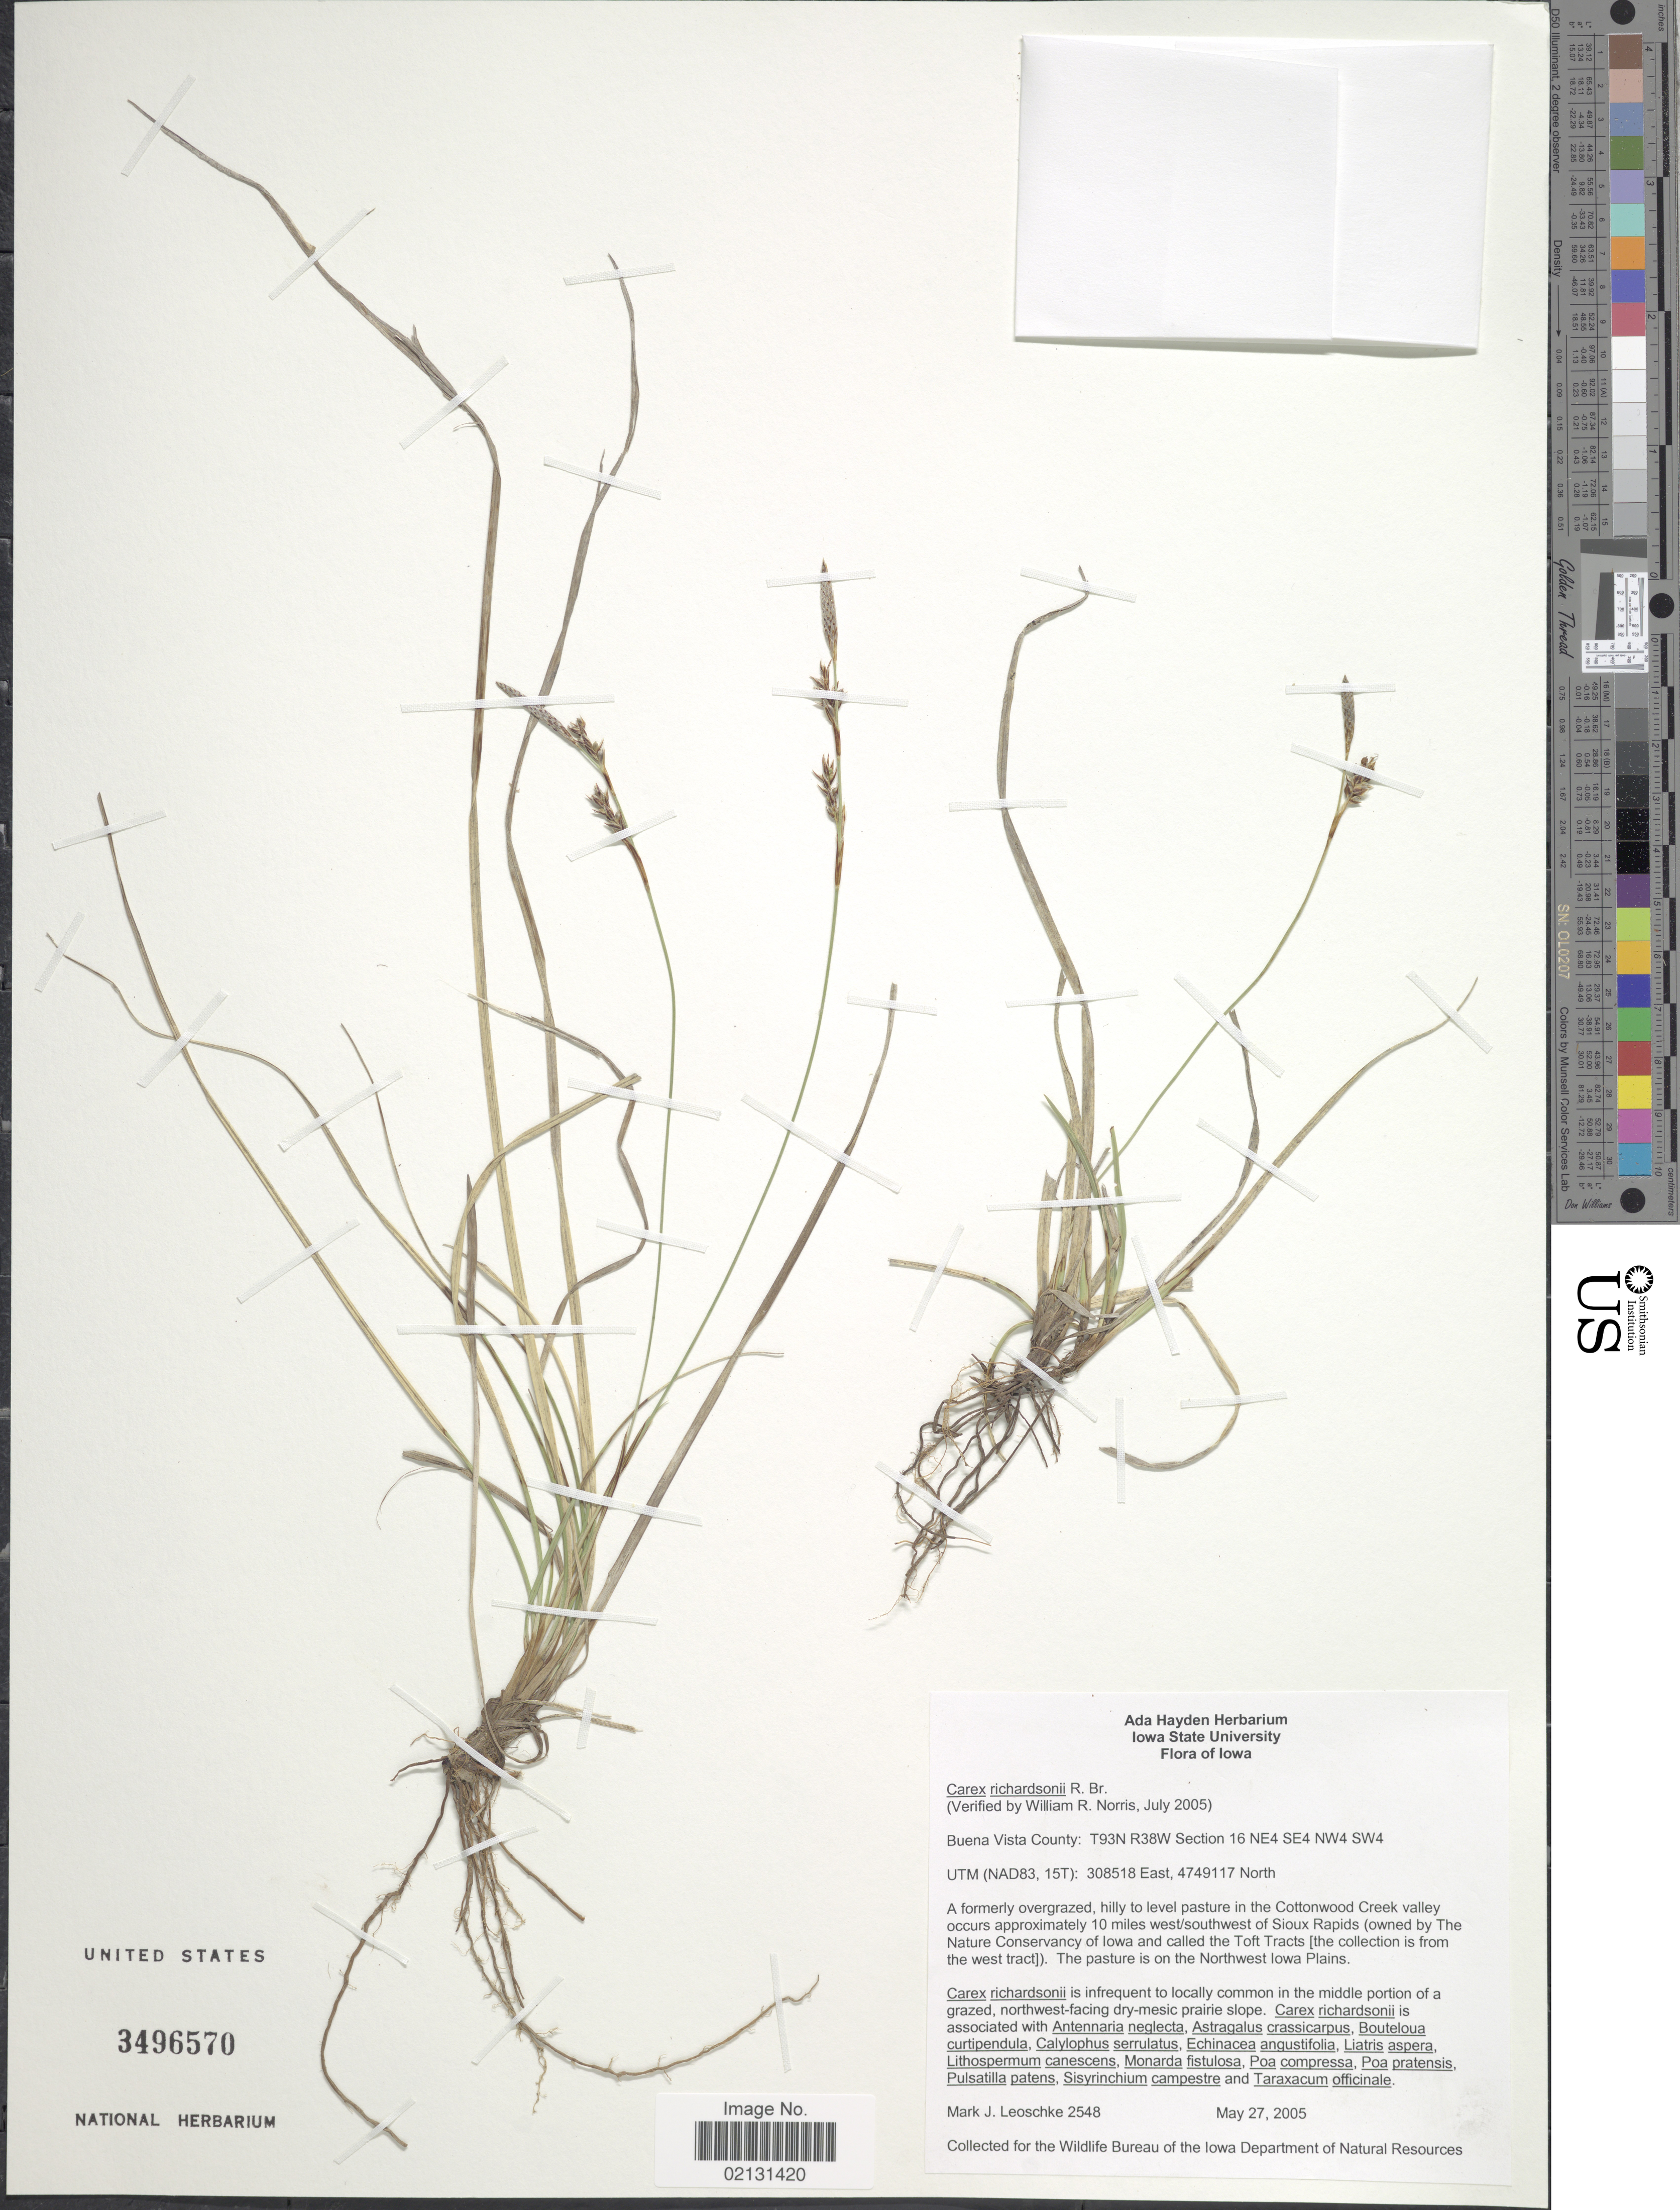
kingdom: Plantae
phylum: Tracheophyta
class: Liliopsida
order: Poales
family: Cyperaceae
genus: Carex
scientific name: Carex richardsonii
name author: R. Br.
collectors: M. J. Leoschke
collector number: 2548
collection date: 2005-05-27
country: United States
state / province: Iowa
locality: Buena Vista County: T93N R38W Section 16 NE4 SE4 NW4 SW4, pasture in the Cottonwood Creek valley occurs approximately 10 miles west/southwest of Sioux Rapids, pasture is on the Northwest Iowa Plains.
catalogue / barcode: US 3496570